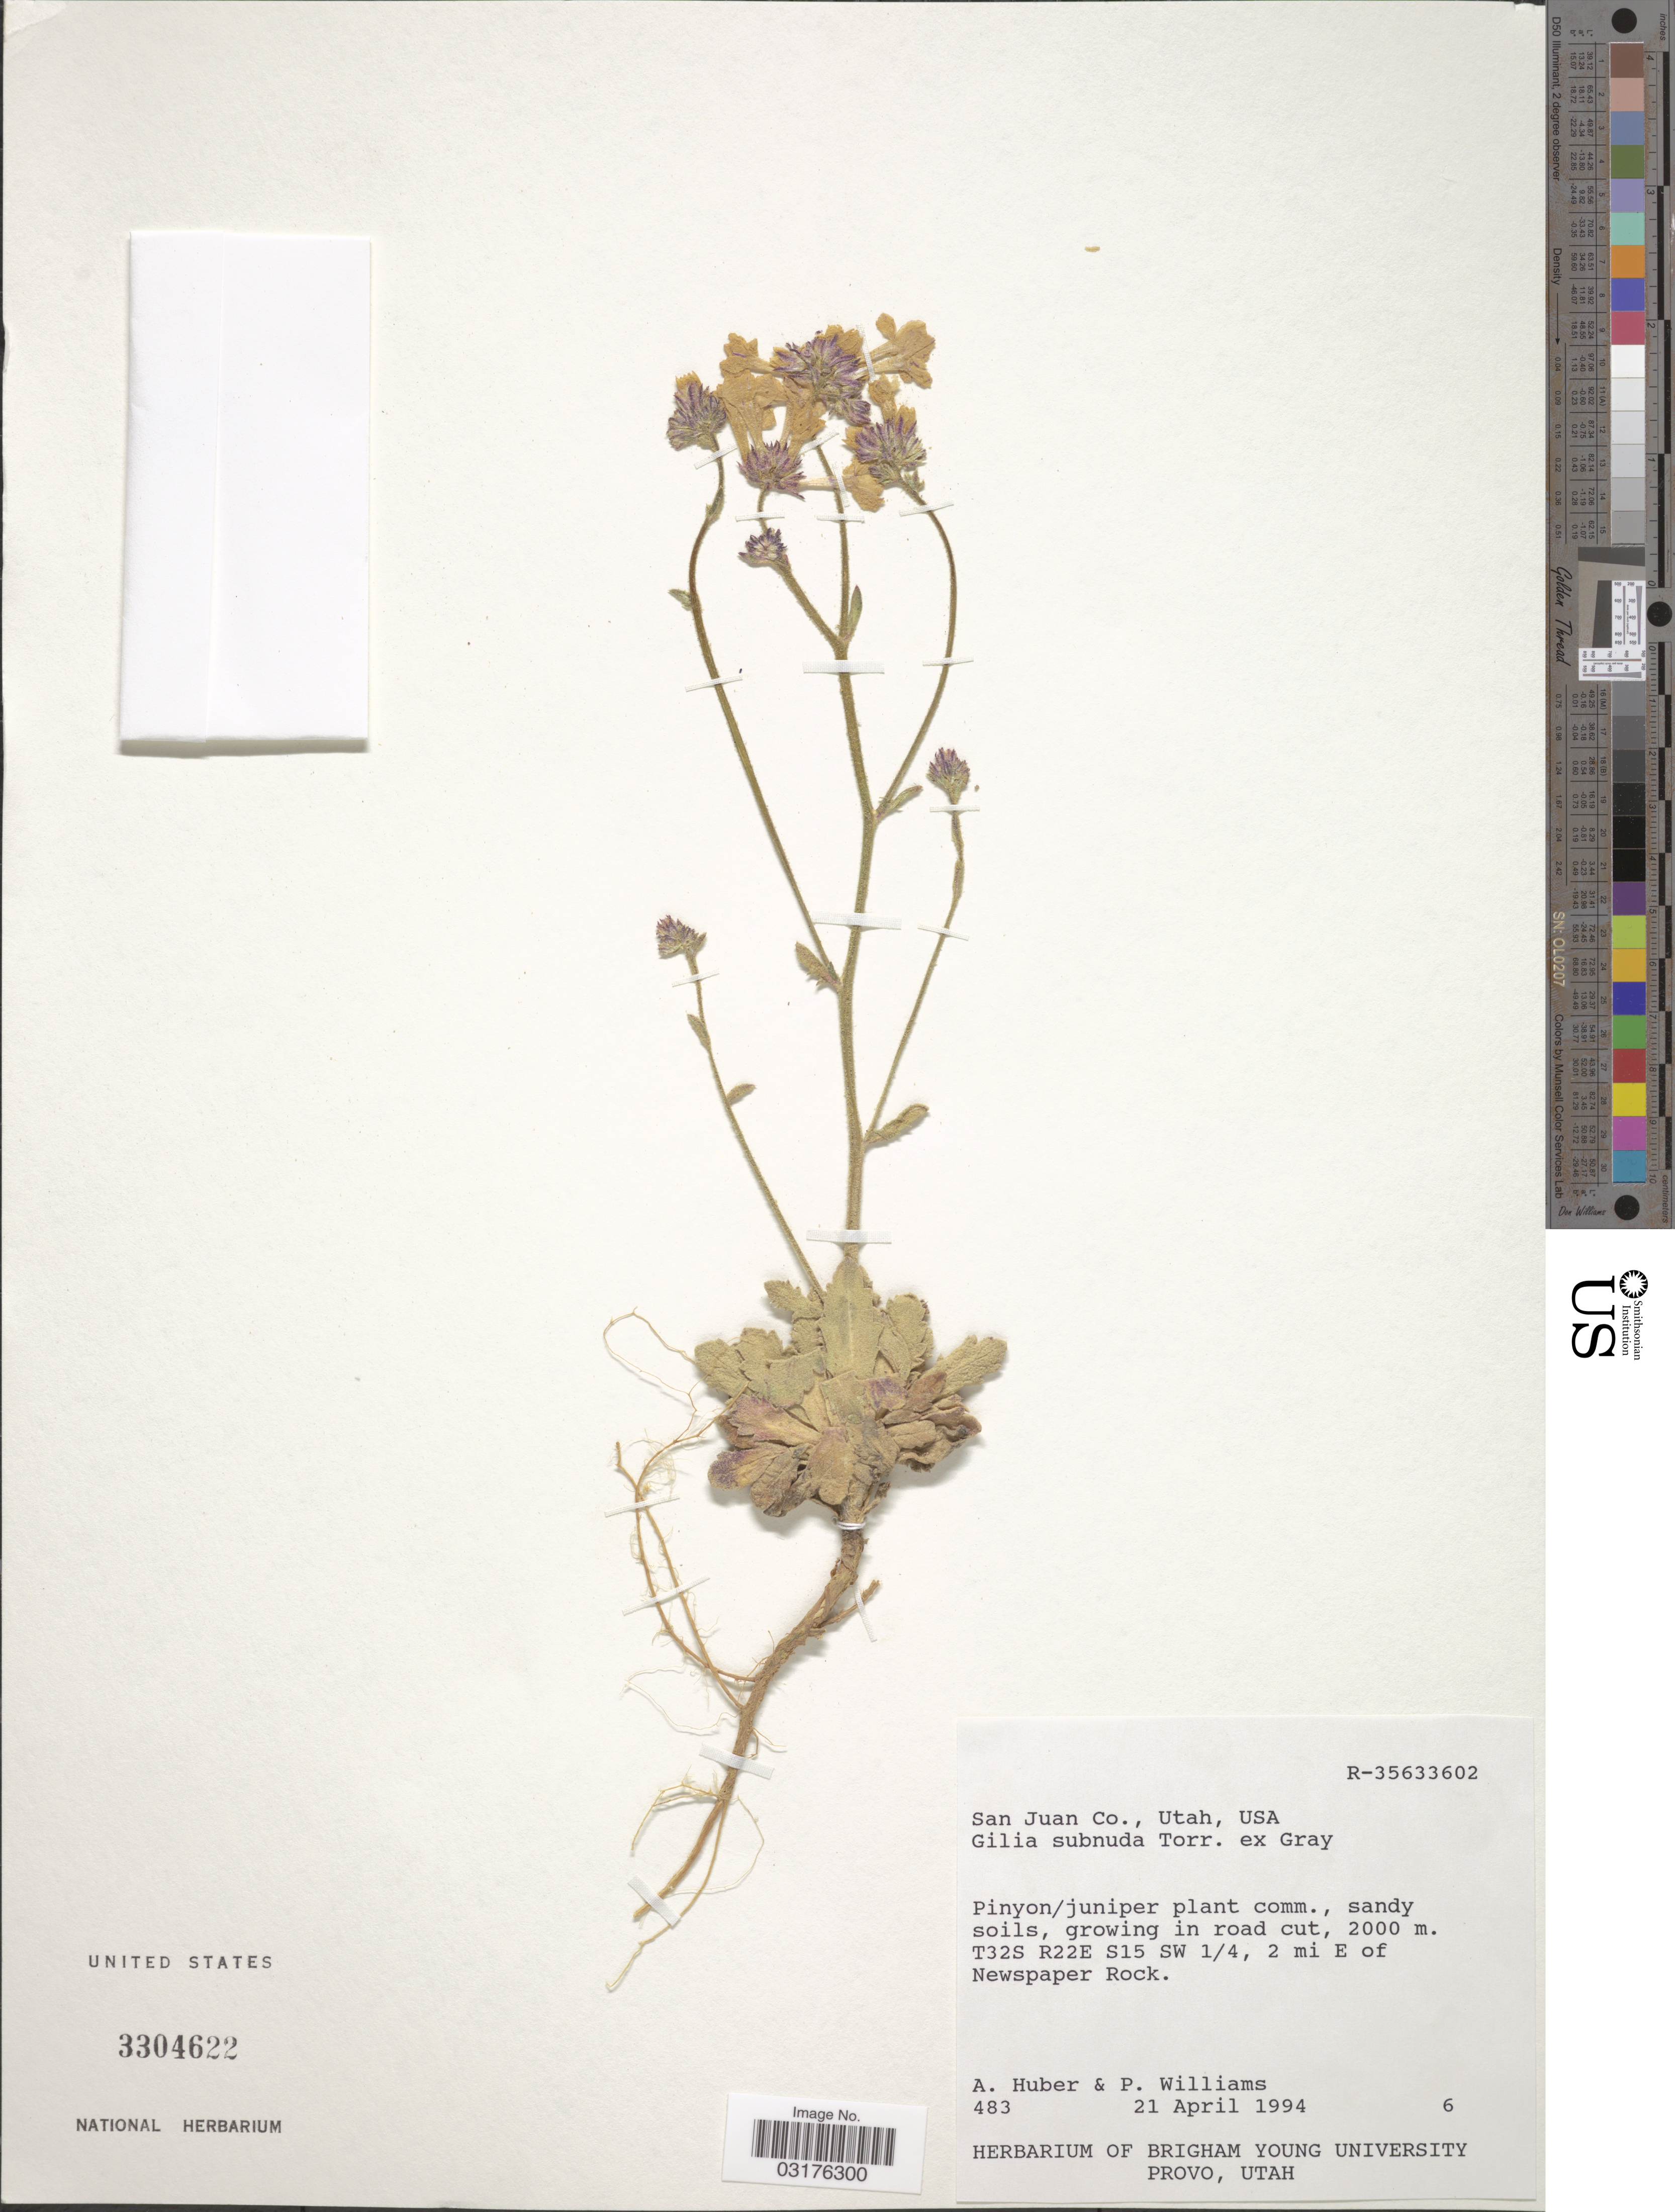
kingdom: Plantae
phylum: Tracheophyta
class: Magnoliopsida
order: Ericales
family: Polemoniaceae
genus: Aliciella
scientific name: Aliciella subnuda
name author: (Torr. ex A. Gray) J.M. Porter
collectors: A. Huber & P. T. Williams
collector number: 483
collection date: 1994-04-21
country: United States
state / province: Utah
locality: San Juan Co., T23S R22E S15 SW ¼, 2 mi E of Newspaper Rock.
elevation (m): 2000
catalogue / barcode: US 3304622